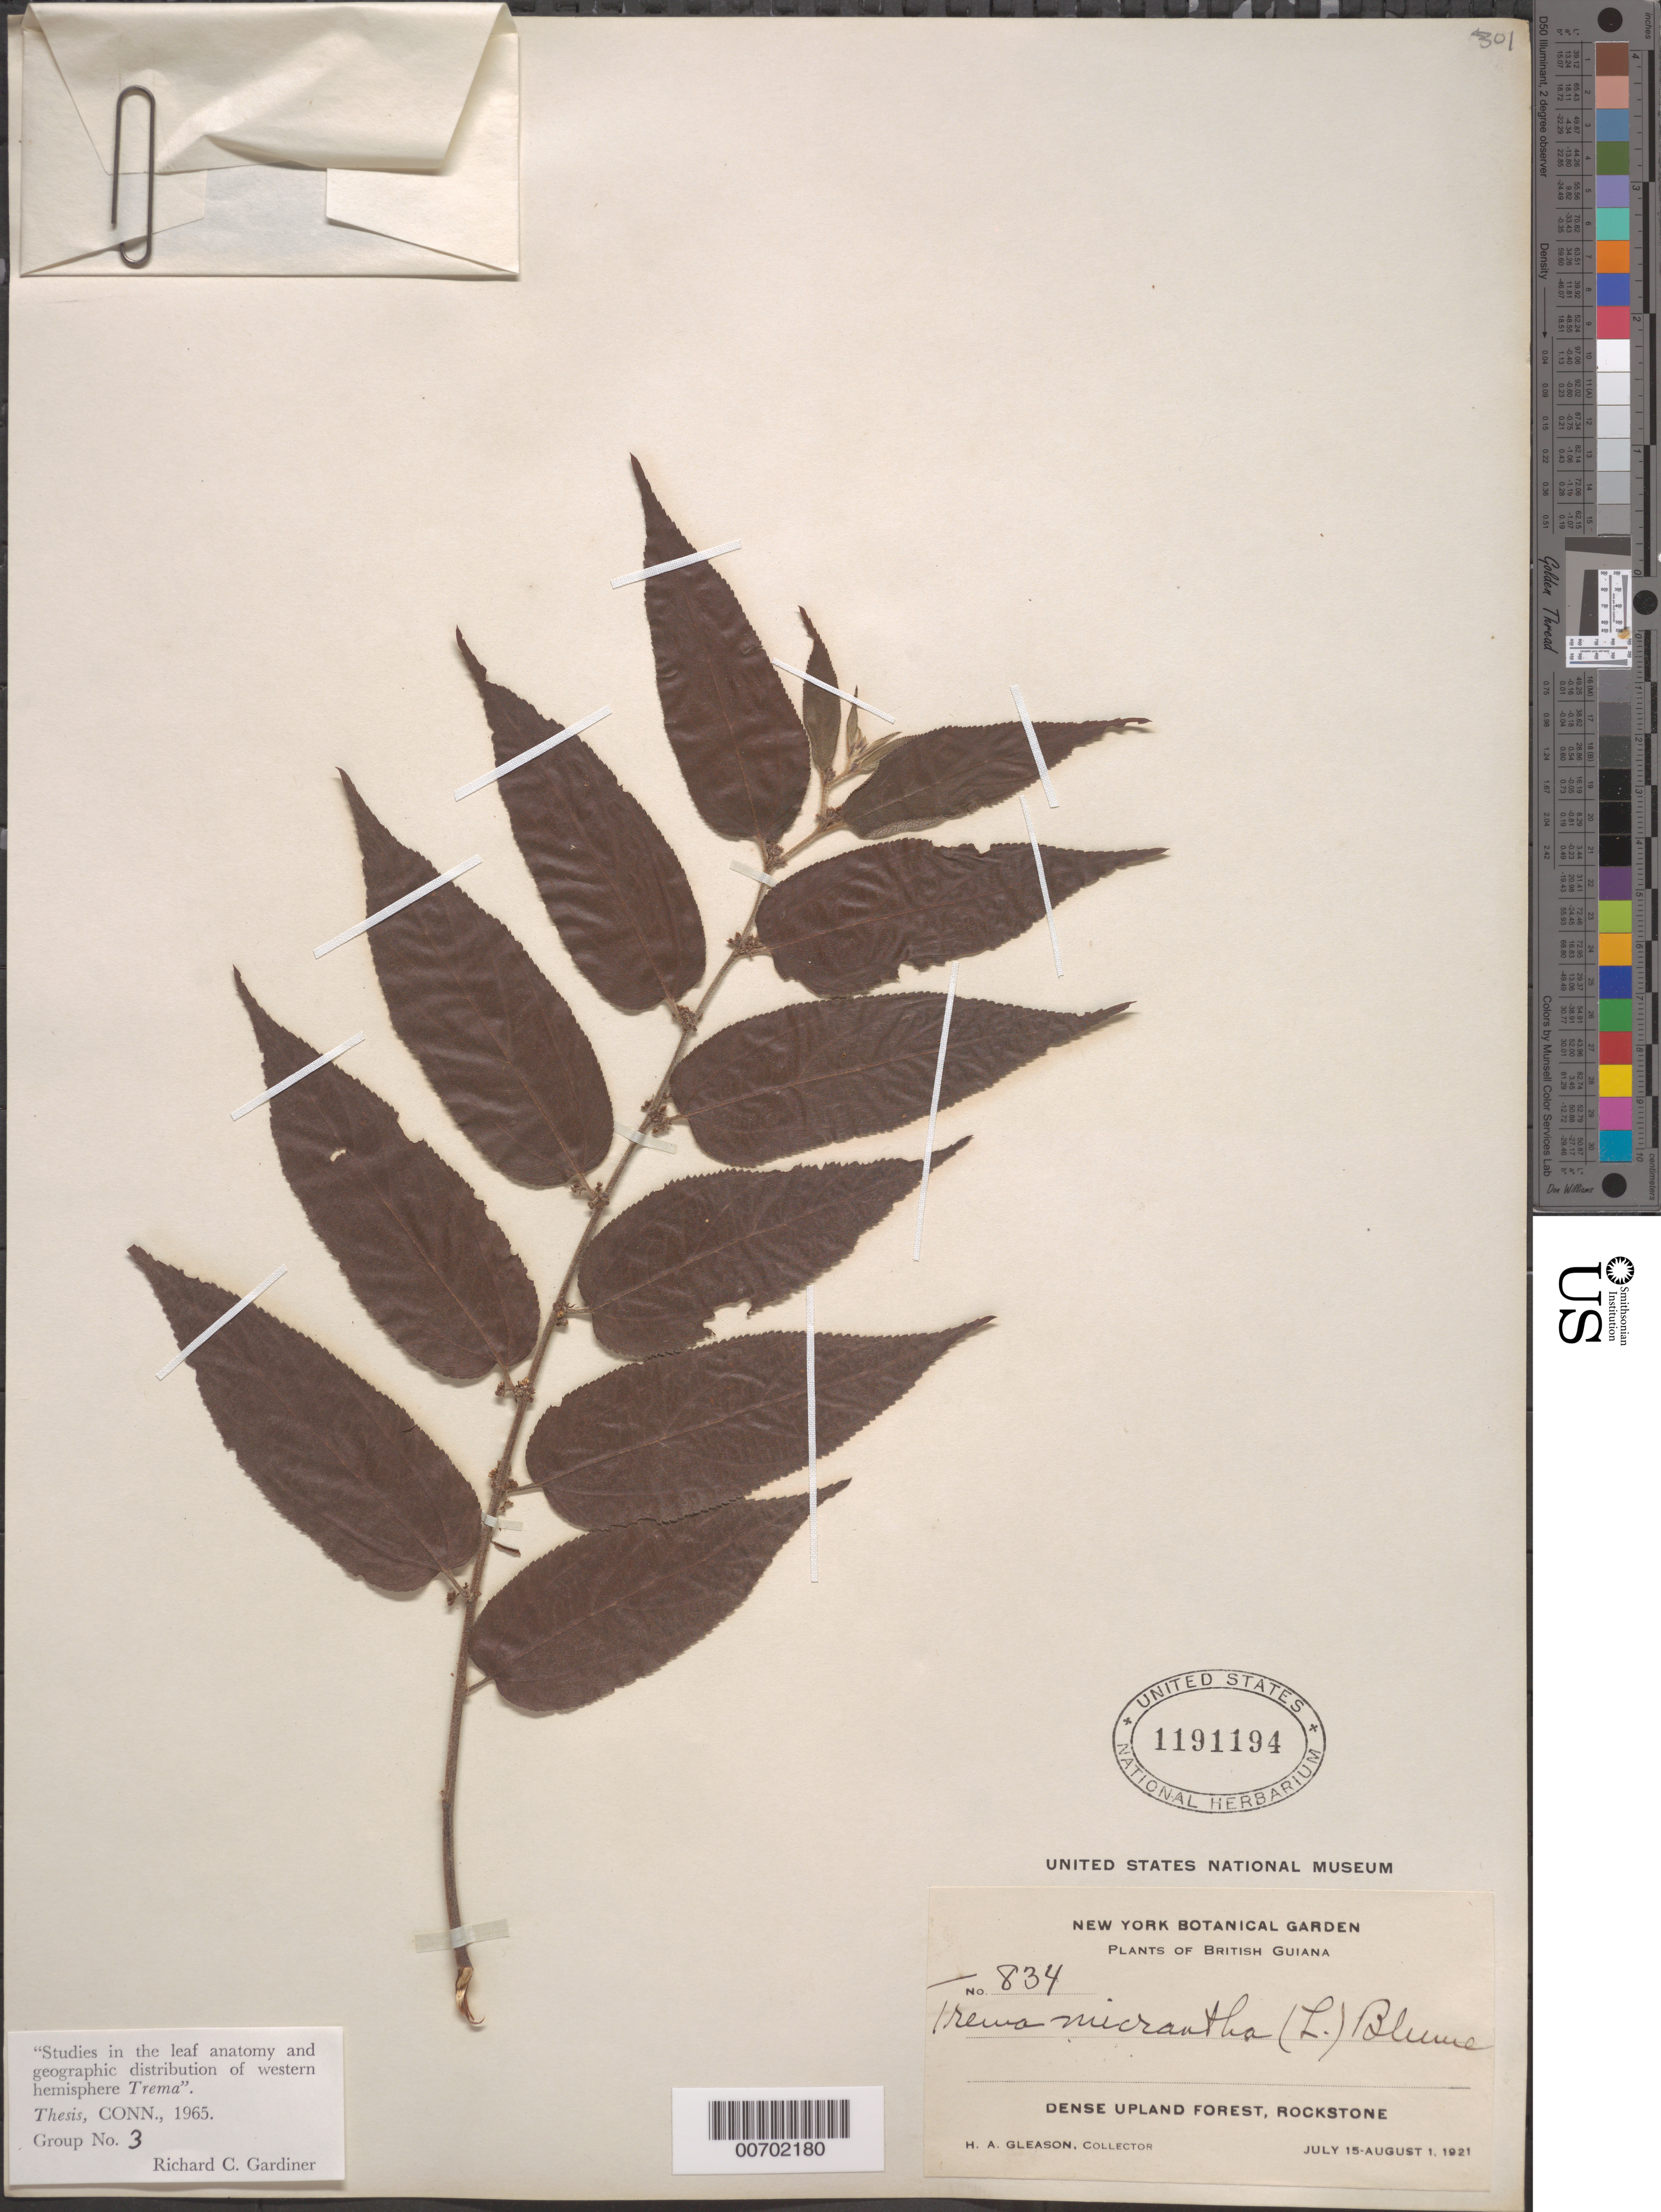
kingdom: Plantae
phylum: Tracheophyta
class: Magnoliopsida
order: Rosales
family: Cannabaceae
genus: Trema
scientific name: Trema micranthum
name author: (L.) Blume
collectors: H. A. Gleason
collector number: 834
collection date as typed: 15-Jul-21 to 1-Aug-21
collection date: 1921-07-15/1921-08-01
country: Guyana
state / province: U. Demerara-Berbice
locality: Rockstone, in and about the village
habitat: Dense upland forest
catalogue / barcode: US 1191194